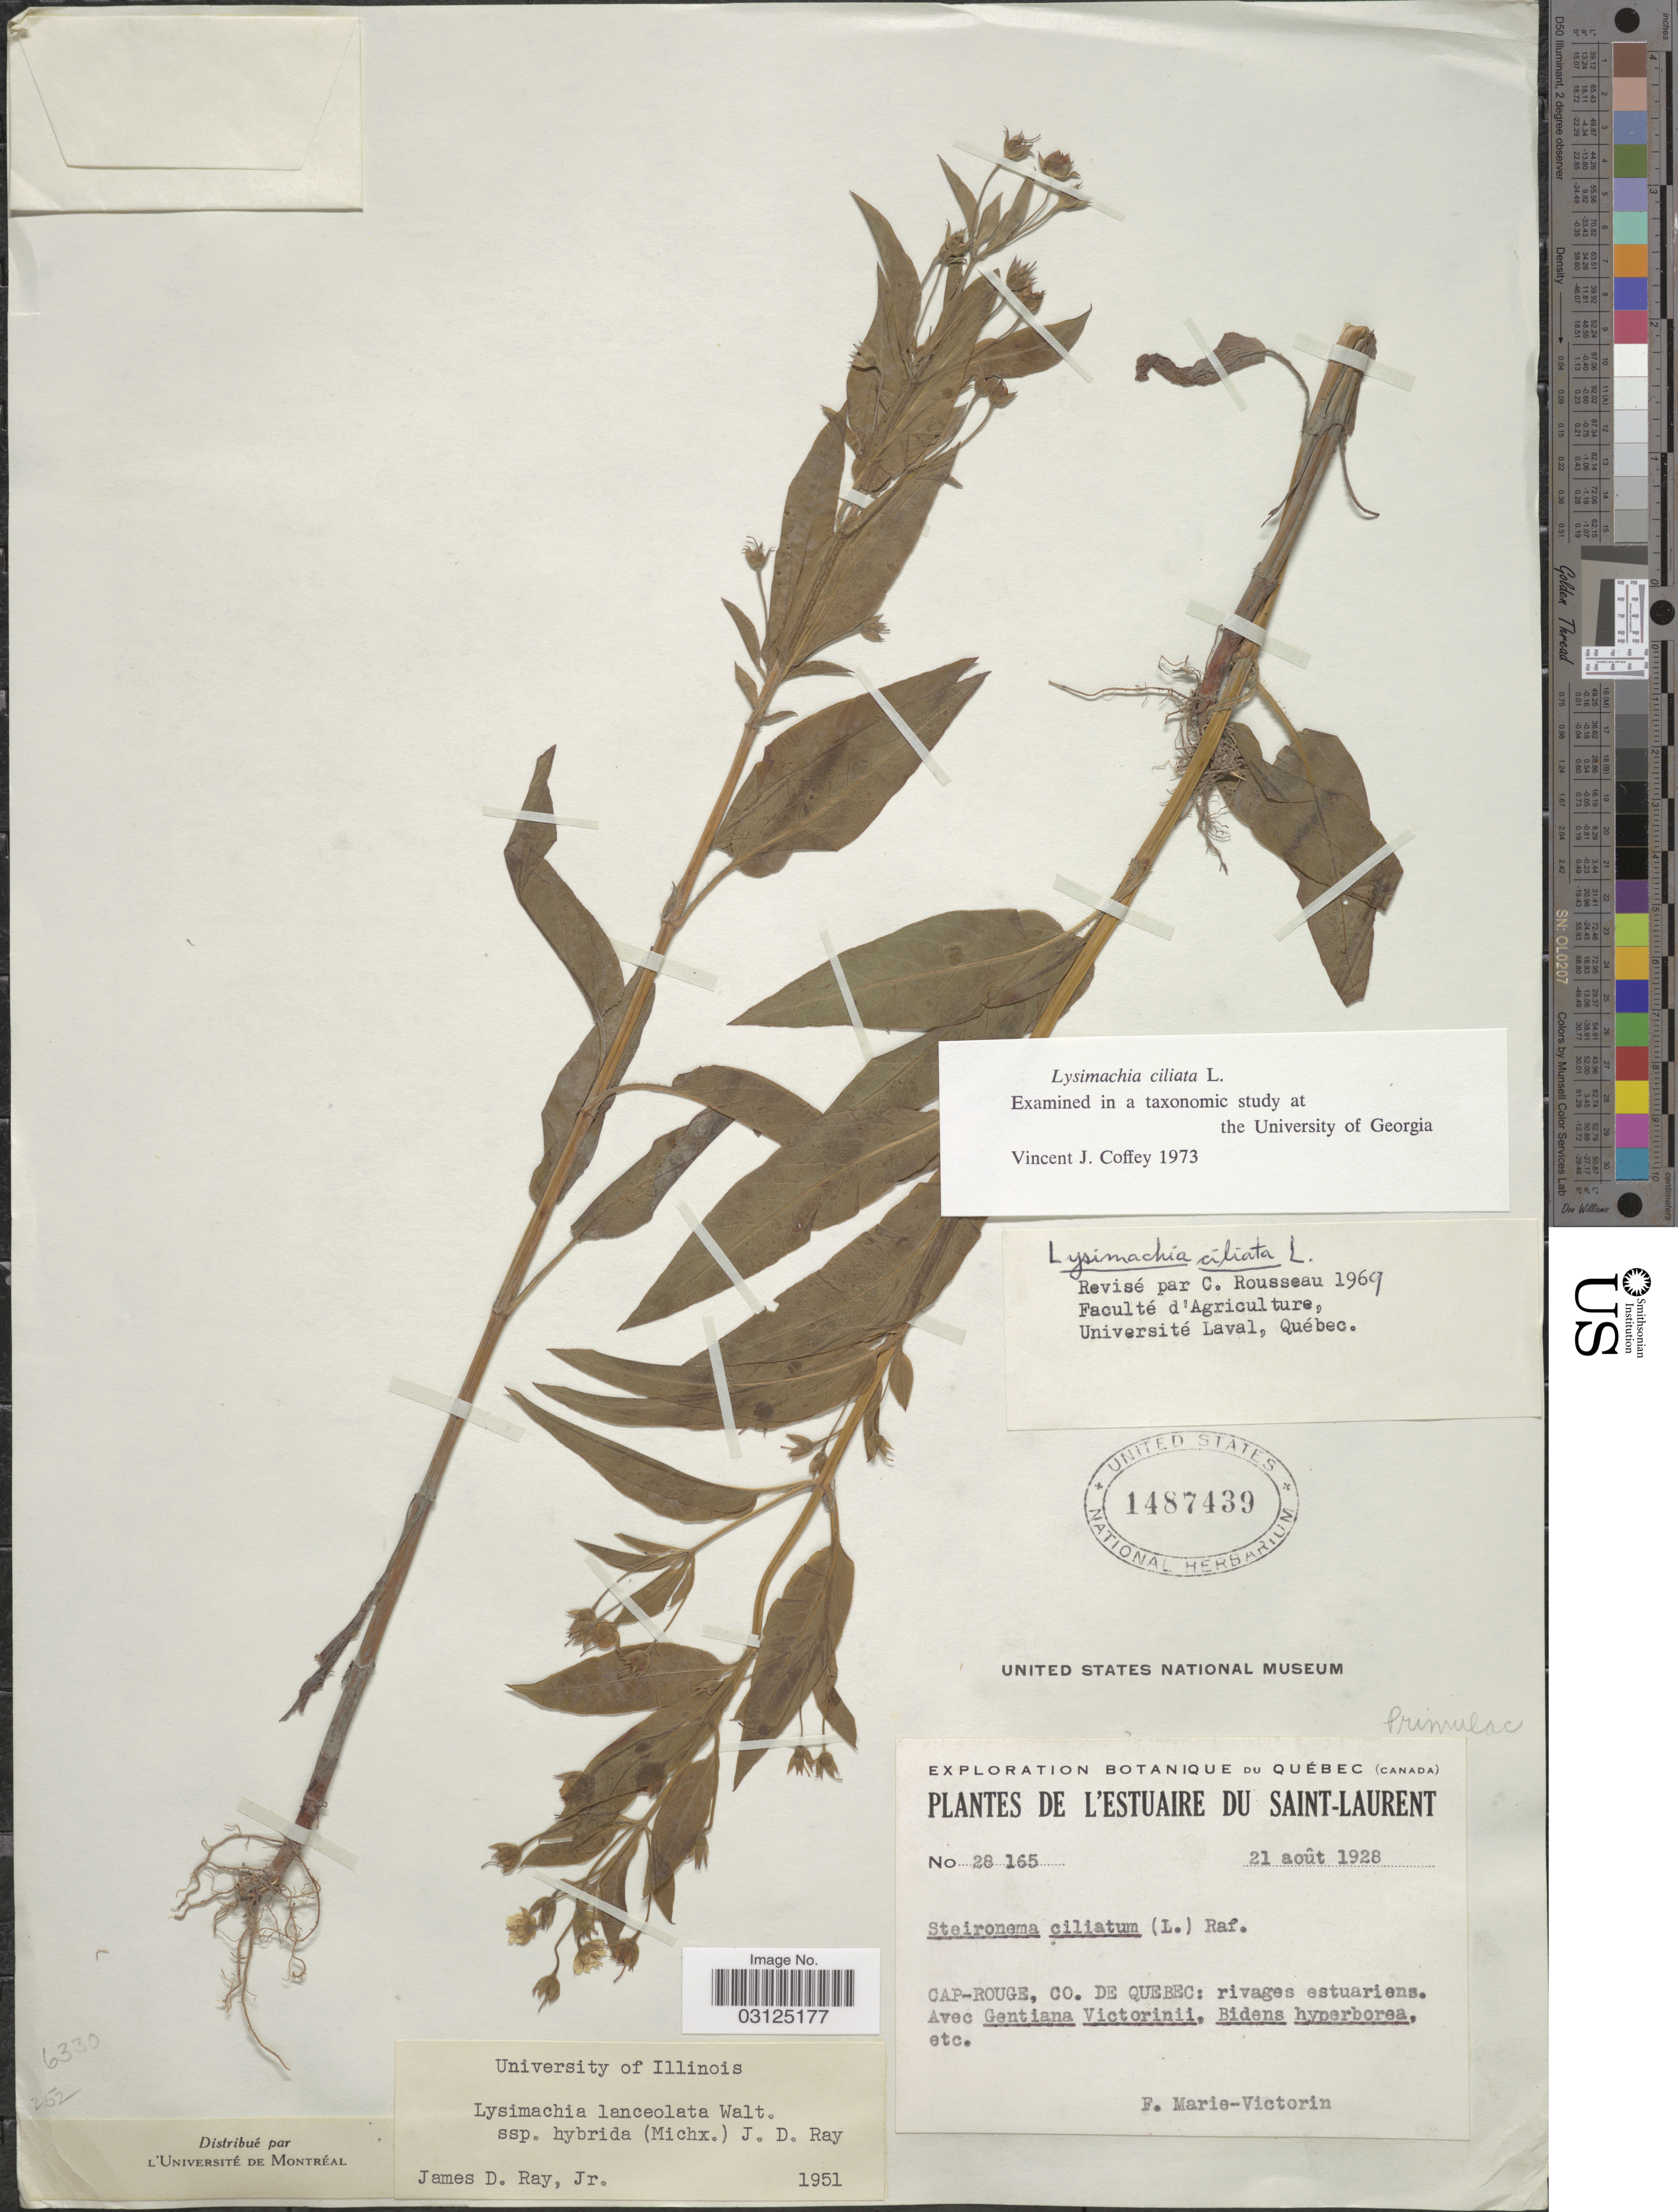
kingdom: Plantae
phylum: Tracheophyta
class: Magnoliopsida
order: Ericales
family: Primulaceae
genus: Lysimachia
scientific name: Lysimachia ciliata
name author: L.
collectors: F. Marie-Victorin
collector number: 28165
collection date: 1928-08-21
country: Canada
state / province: Quebec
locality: L'Estuaire du Saint-Laurent. Cap-Rouge, Co. de Quebec: rivages estuariens.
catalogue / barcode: US 1487439